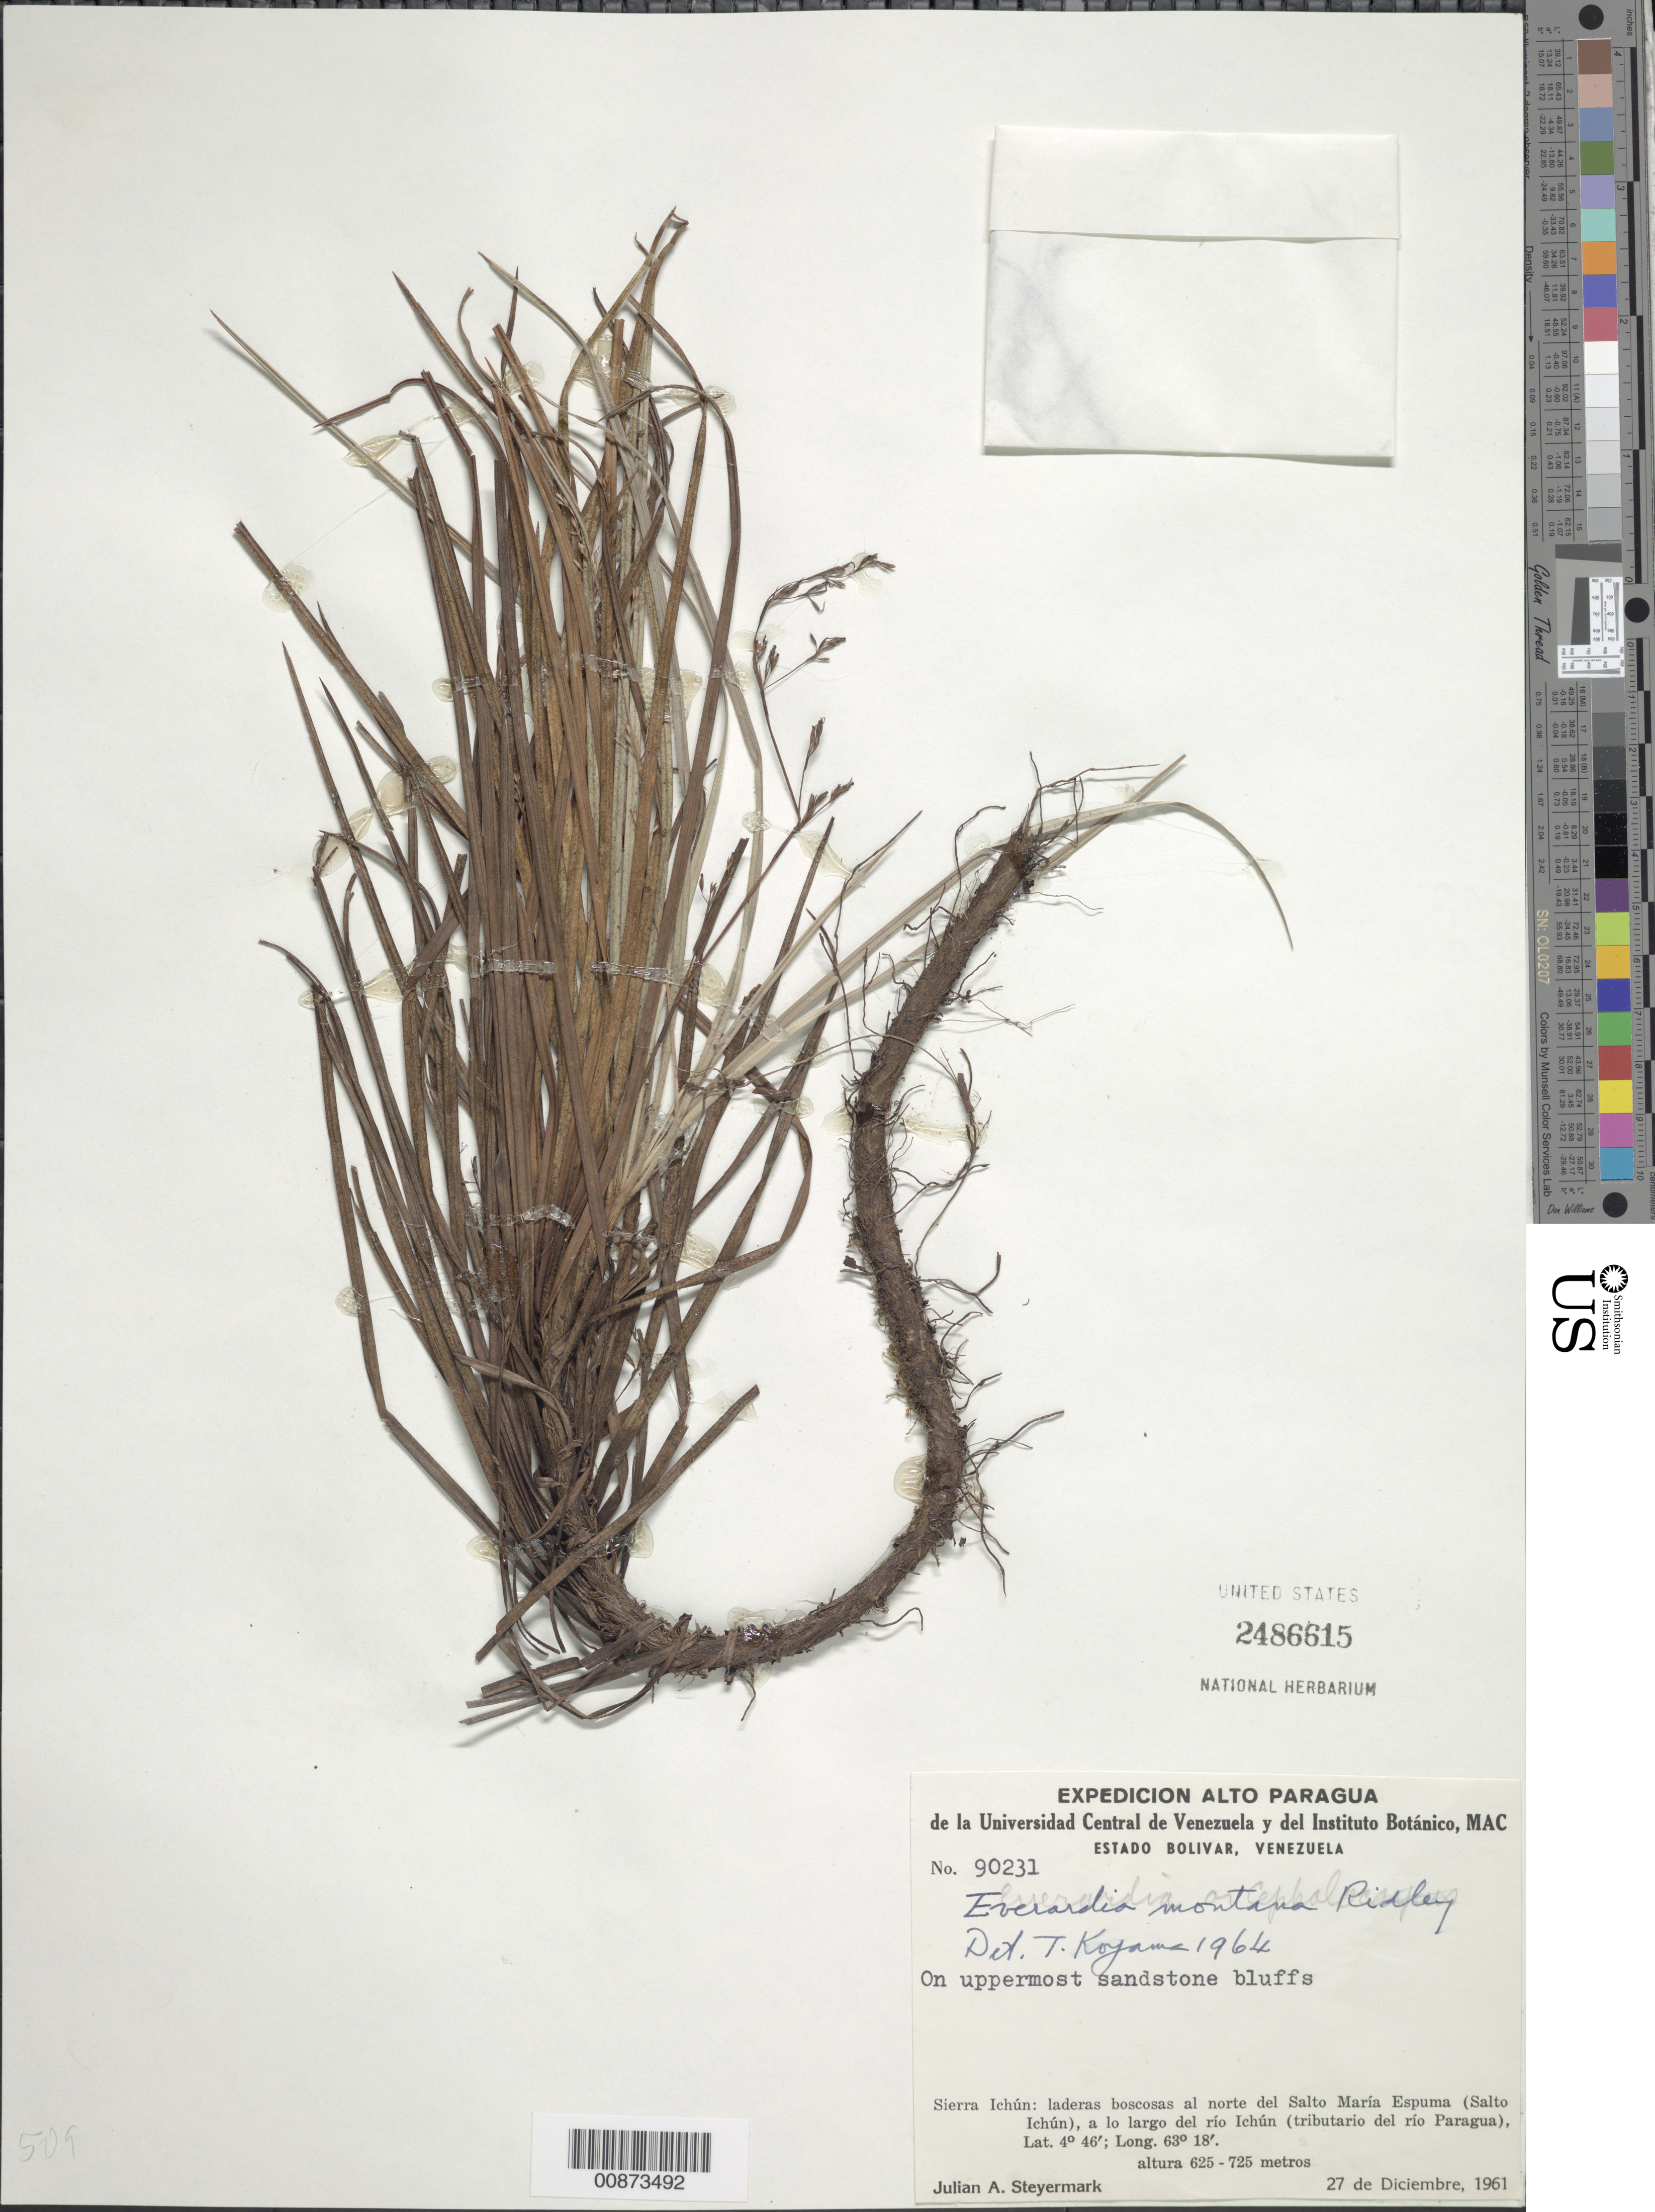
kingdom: Plantae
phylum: Tracheophyta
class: Liliopsida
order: Poales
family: Cyperaceae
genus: Cephalocarpus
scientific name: Cephalocarpus montanus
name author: (Ridley) S.M. Costa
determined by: Strong, Mark T., (BOT), Smithsonian Institution - National Museum of Natural History (UNITED STATES)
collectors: J. Steyermark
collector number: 90231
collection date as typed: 27-Dec-61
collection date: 1961-12-27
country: Venezuela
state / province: Bolívar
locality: Sierra Ichún, N del Salto María Espuma (Salto Ichún) del Río Ichún (tributary of río Paragua)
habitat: Uppermost sandstone bluffs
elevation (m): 625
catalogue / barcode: US 2486615